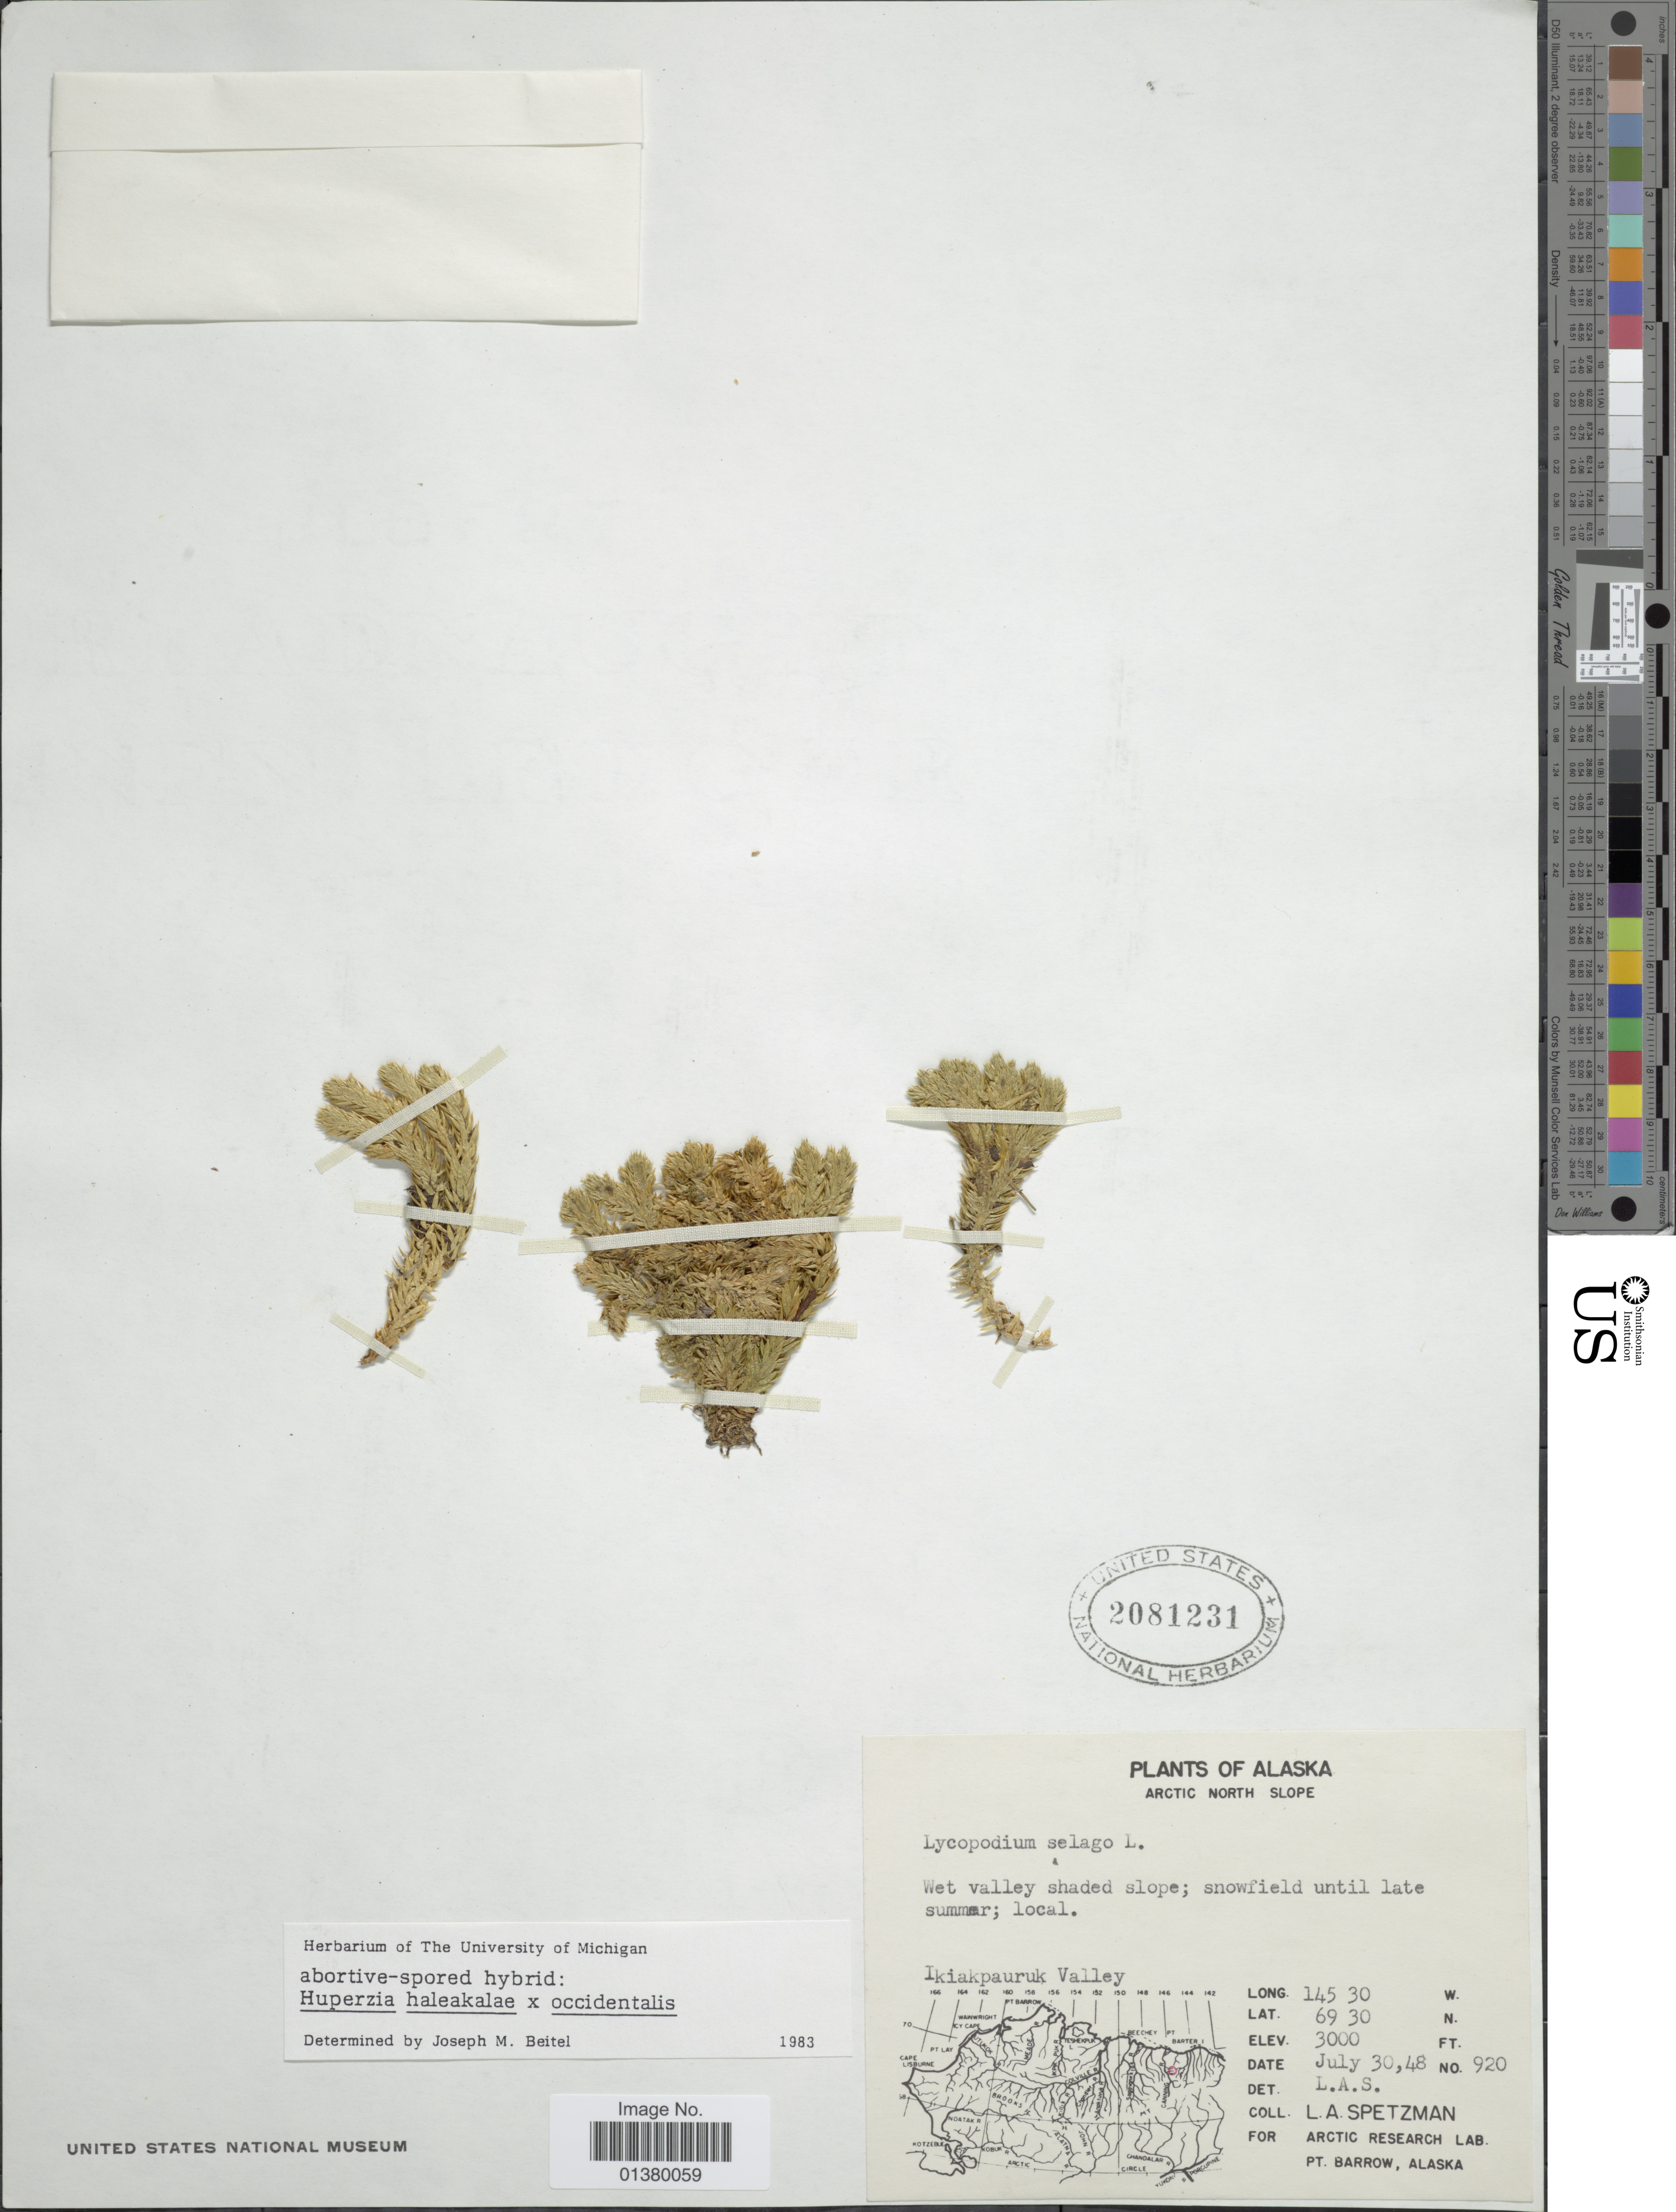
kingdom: Plantae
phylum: Tracheophyta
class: Lycopodiopsida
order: Lycopodiales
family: Lycopodiaceae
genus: Huperzia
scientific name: Huperzia haleakalae x H. occidentalis (Clute) Kartesz & Gandhi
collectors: L. Spetzman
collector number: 920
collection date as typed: Transcribed d/m/y: 30/7/48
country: United States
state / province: Alaska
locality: Arctic north slope, Wet valley shaded slope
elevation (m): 914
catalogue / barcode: US 2081231